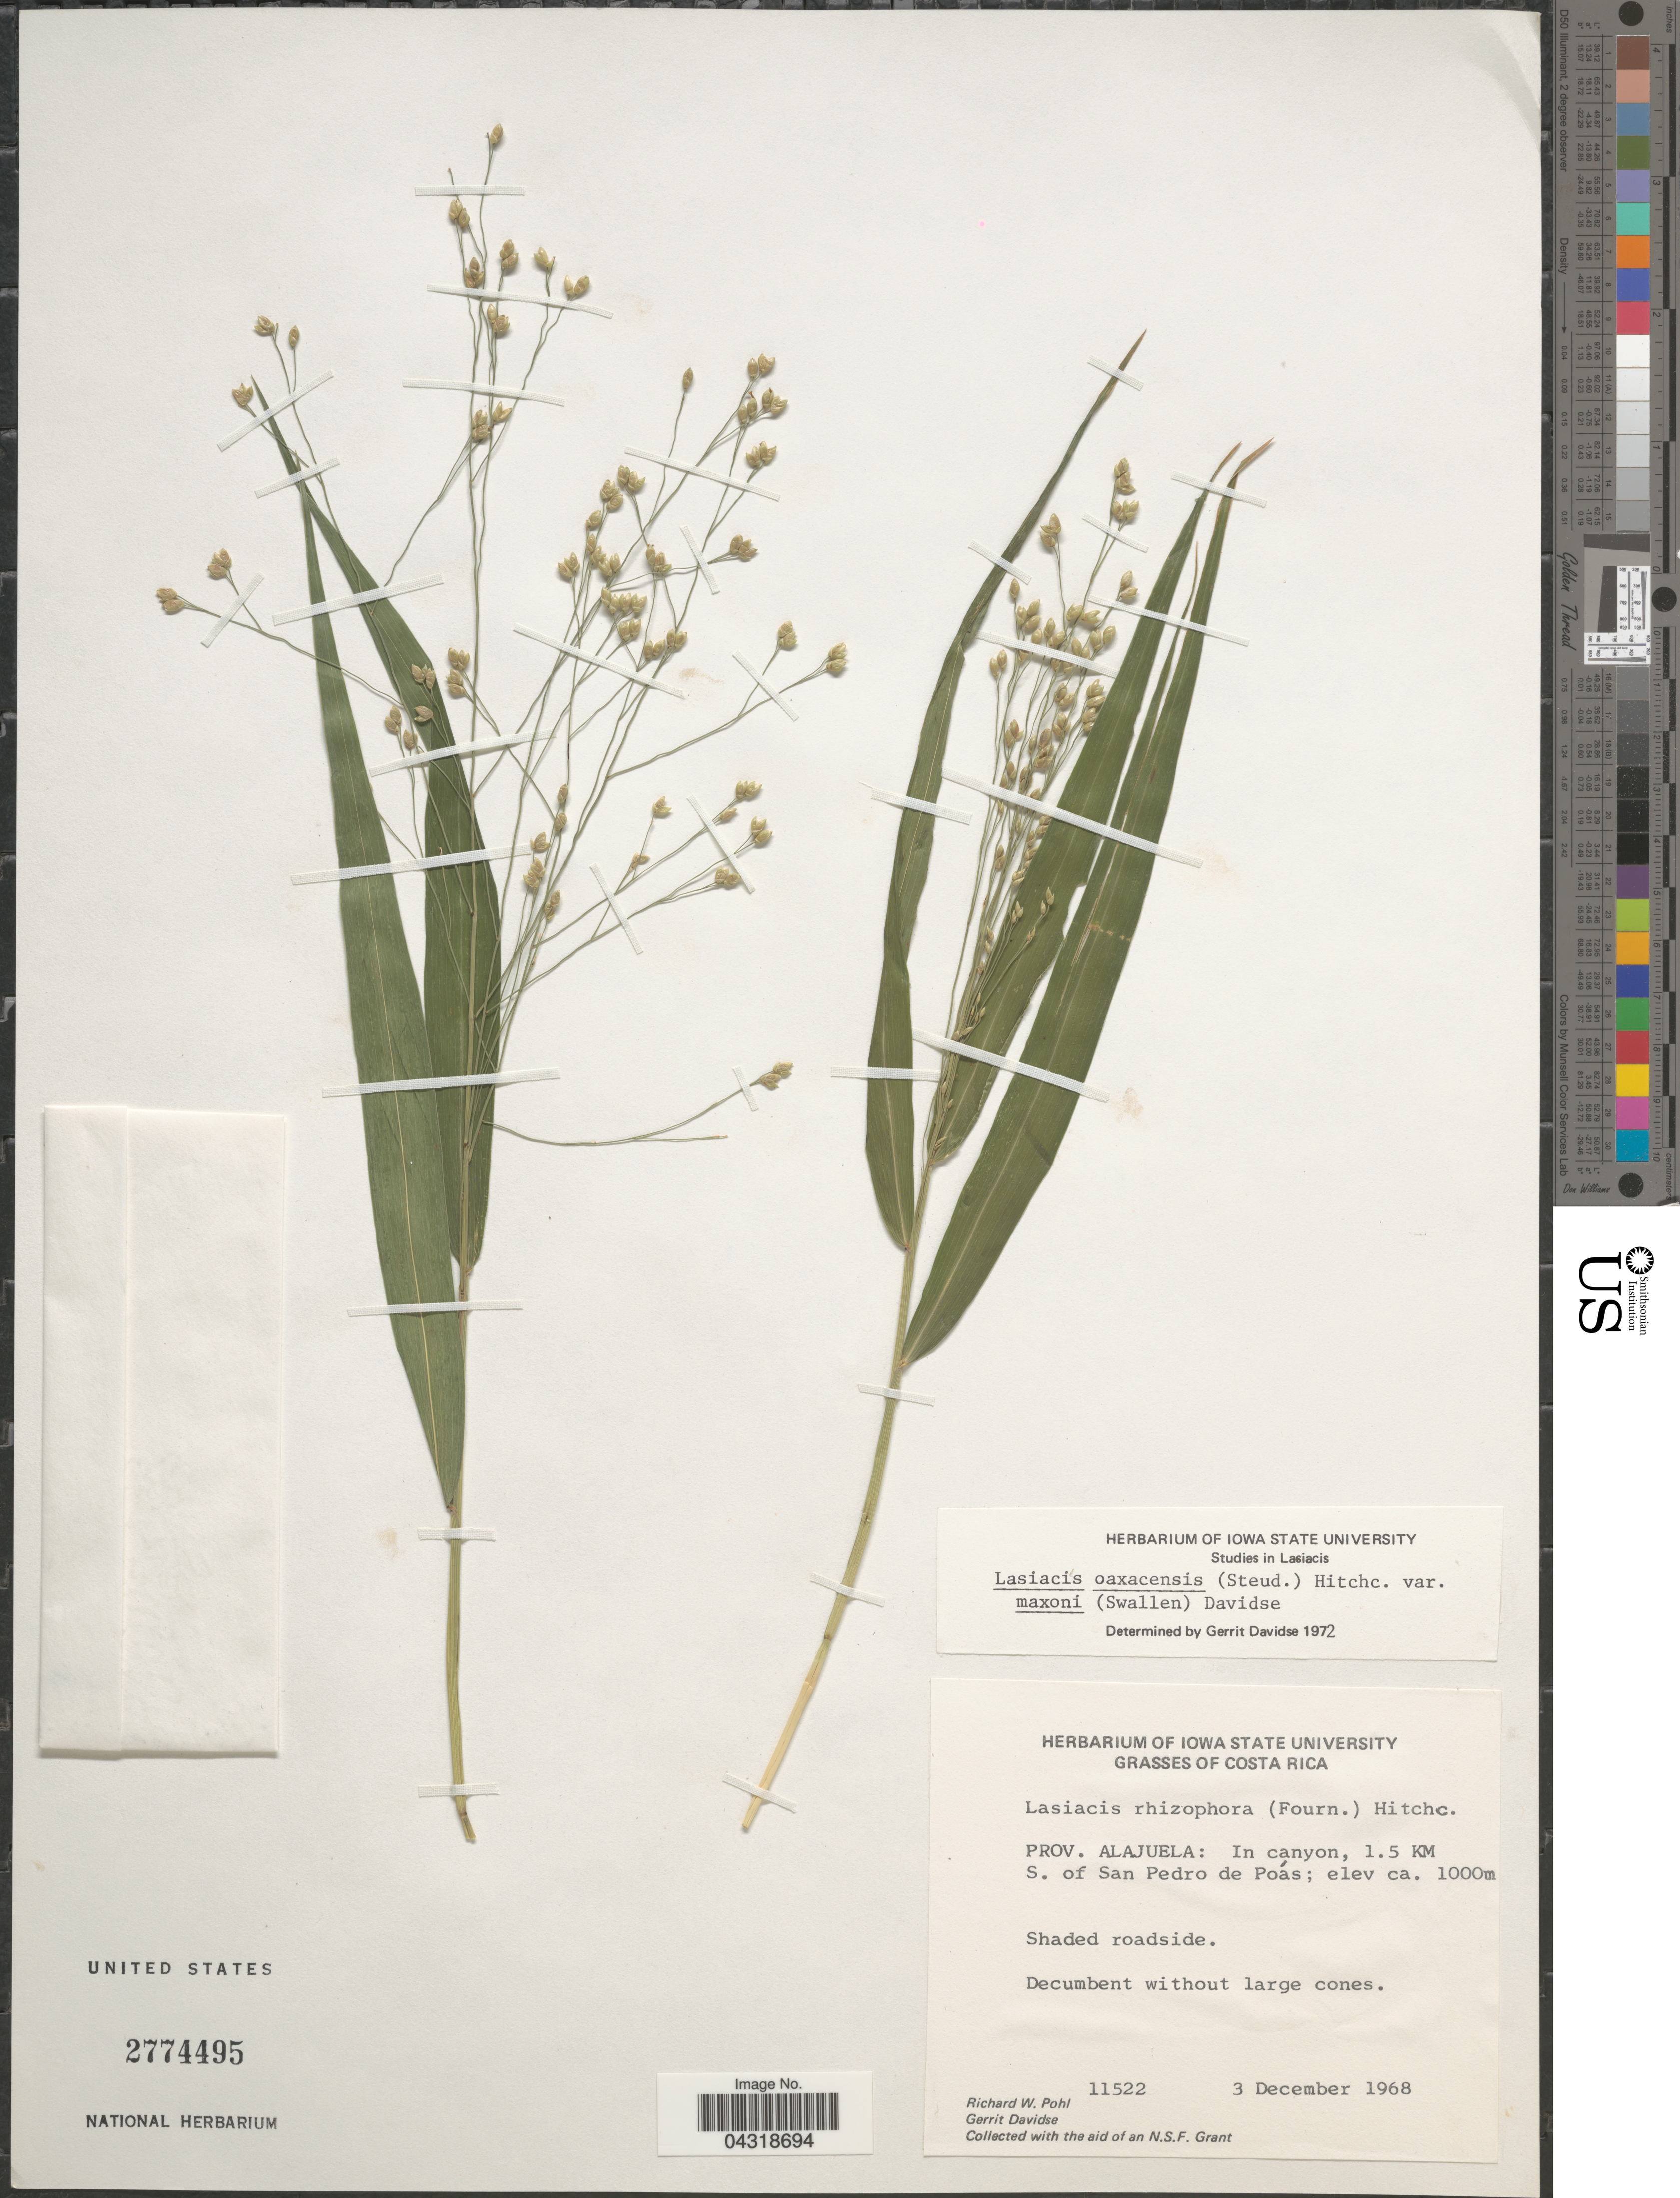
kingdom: Plantae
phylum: Tracheophyta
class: Liliopsida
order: Poales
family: Poaceae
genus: Lasiacis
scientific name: Lasiacis oaxacensis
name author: (Steud.) Hitchc.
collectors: R. W. Pohl & G. Davidse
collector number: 11522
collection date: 1968-12-03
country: Costa Rica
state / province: Alajuela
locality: In canyon, 1.5 KM S. of San Pedro de Poás.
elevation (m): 1000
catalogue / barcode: US 2774495